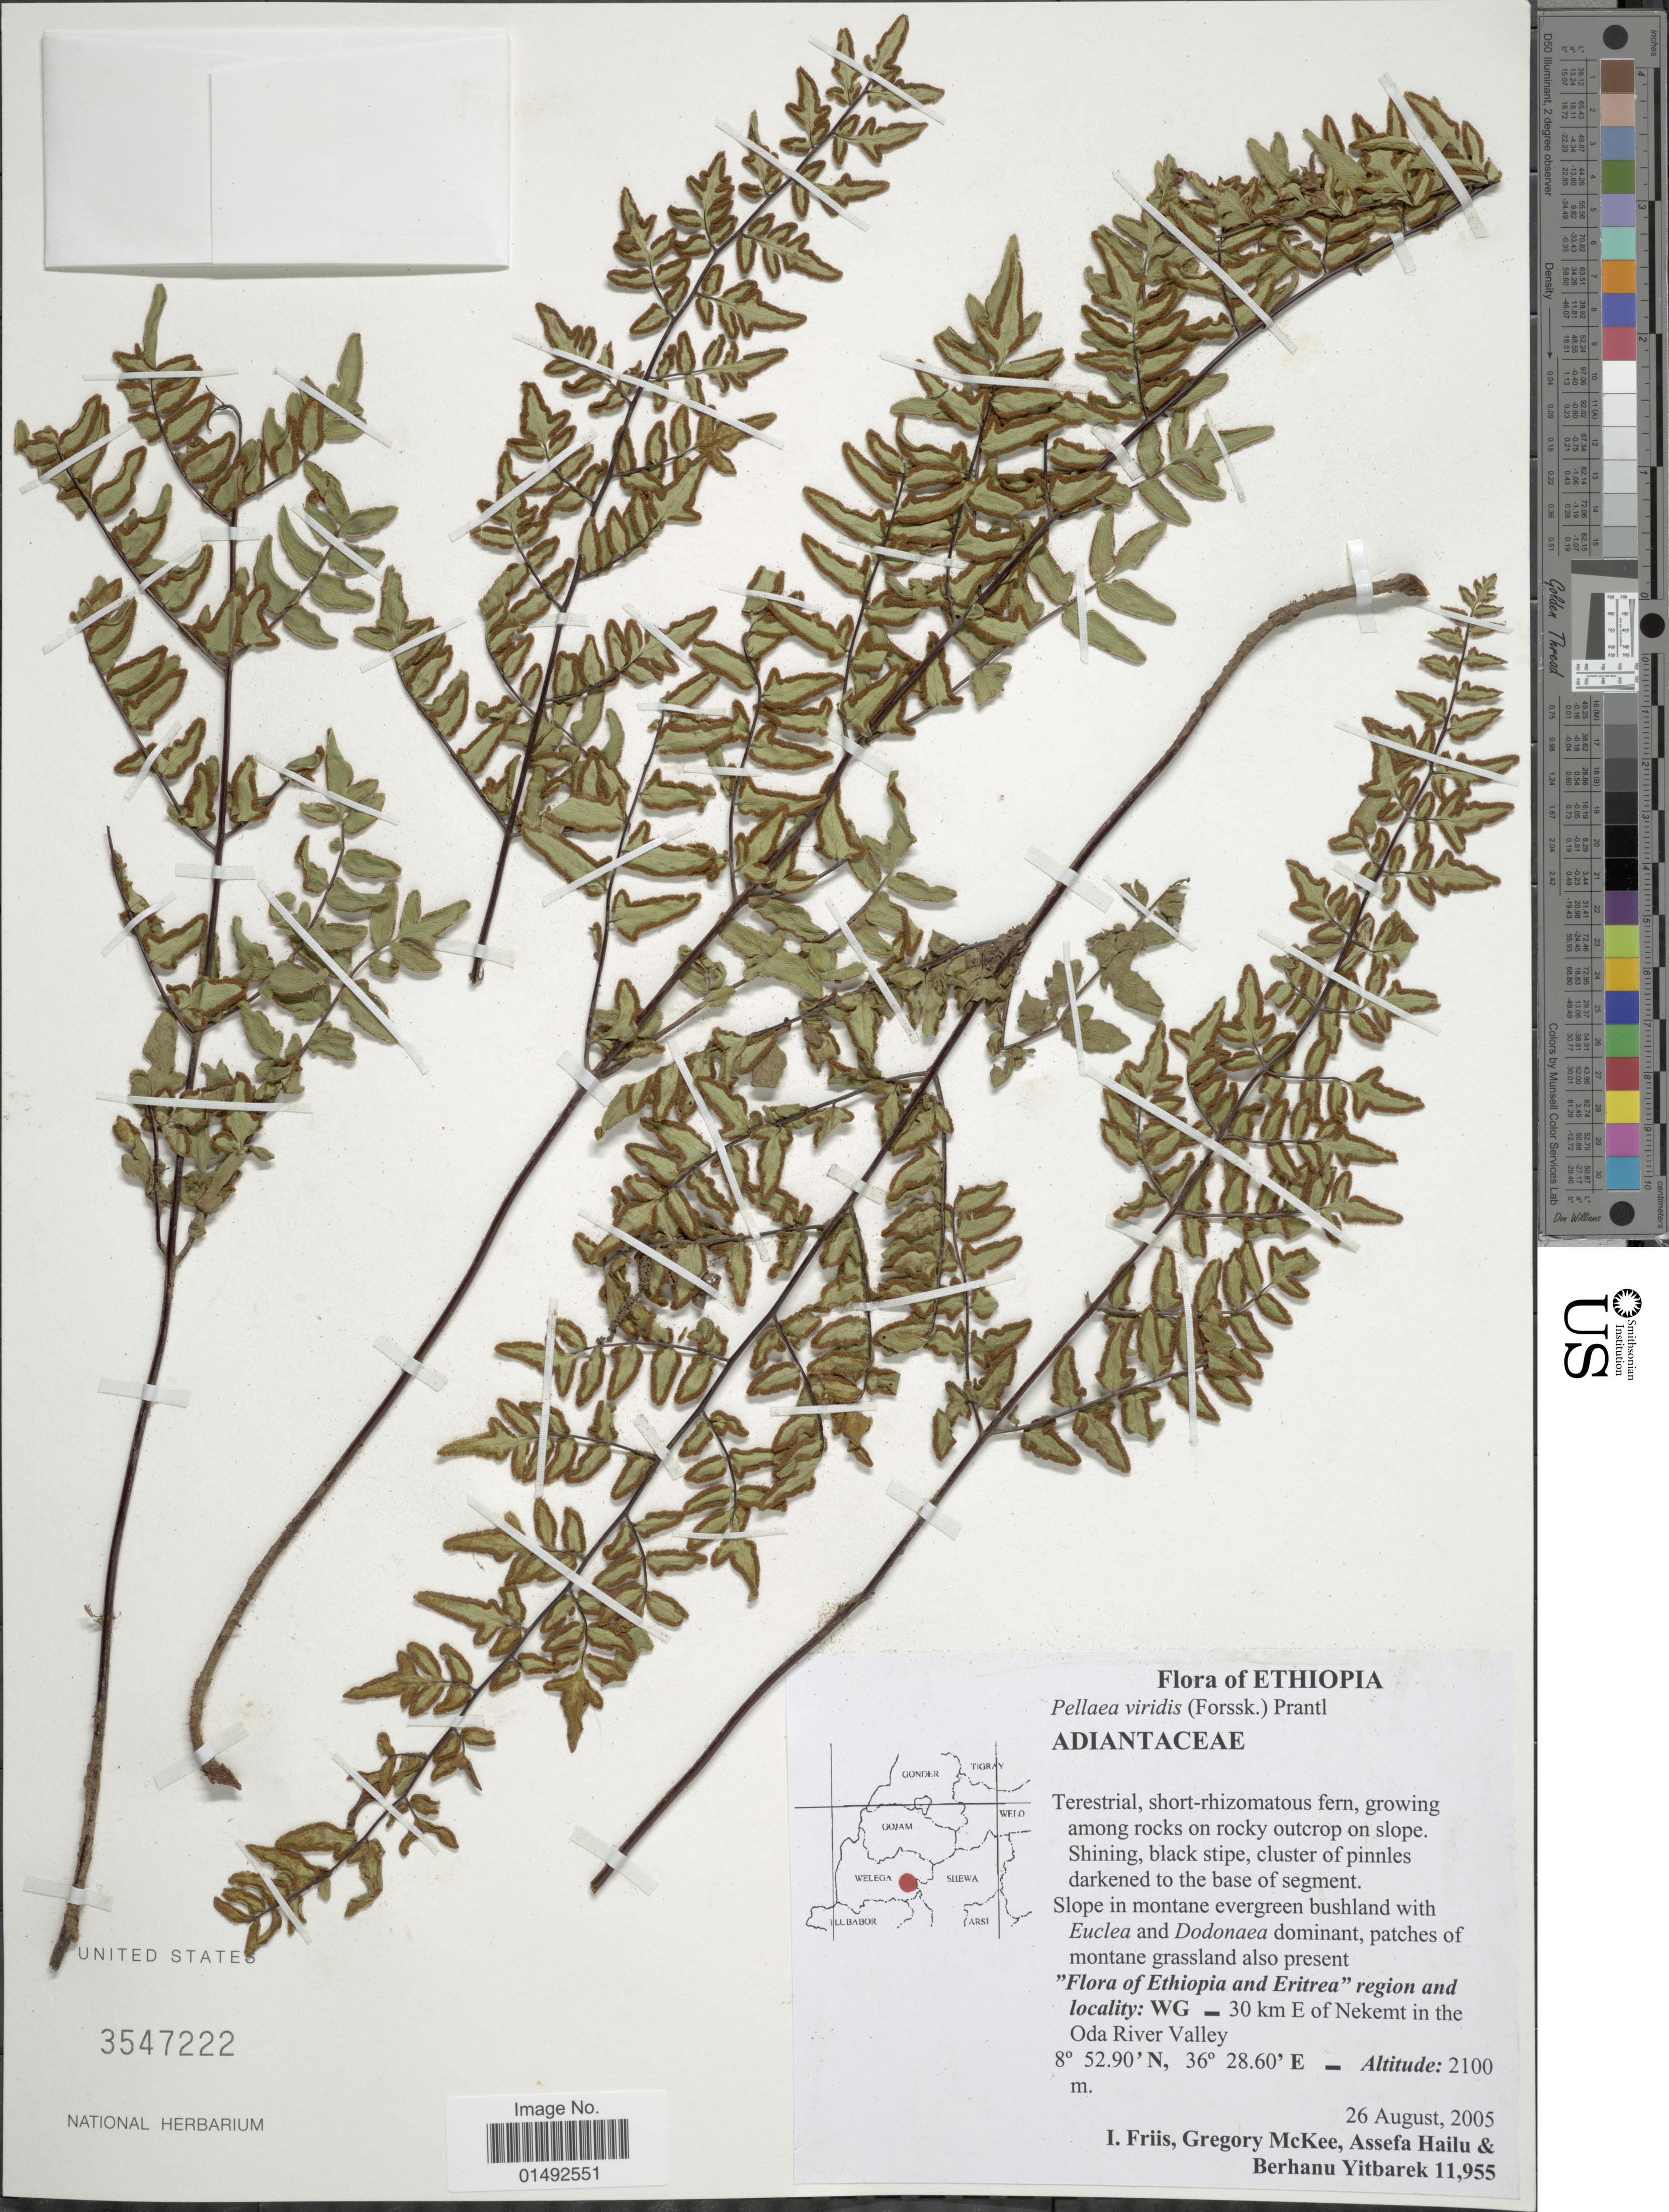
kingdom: Plantae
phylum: Tracheophyta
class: Polypodiopsida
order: Polypodiales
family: Pteridaceae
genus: Pellaea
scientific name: Pellaea viridis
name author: (Forssk.) Prantl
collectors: I. Friis, G. S. McKee, A. Hailu & B. Yitbarek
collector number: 11955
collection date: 2005-08-26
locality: Ethiopia and Eritrea, WG _ 30 km E of Nekemt in the Oda River Valley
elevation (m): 2100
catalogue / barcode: US 3547222